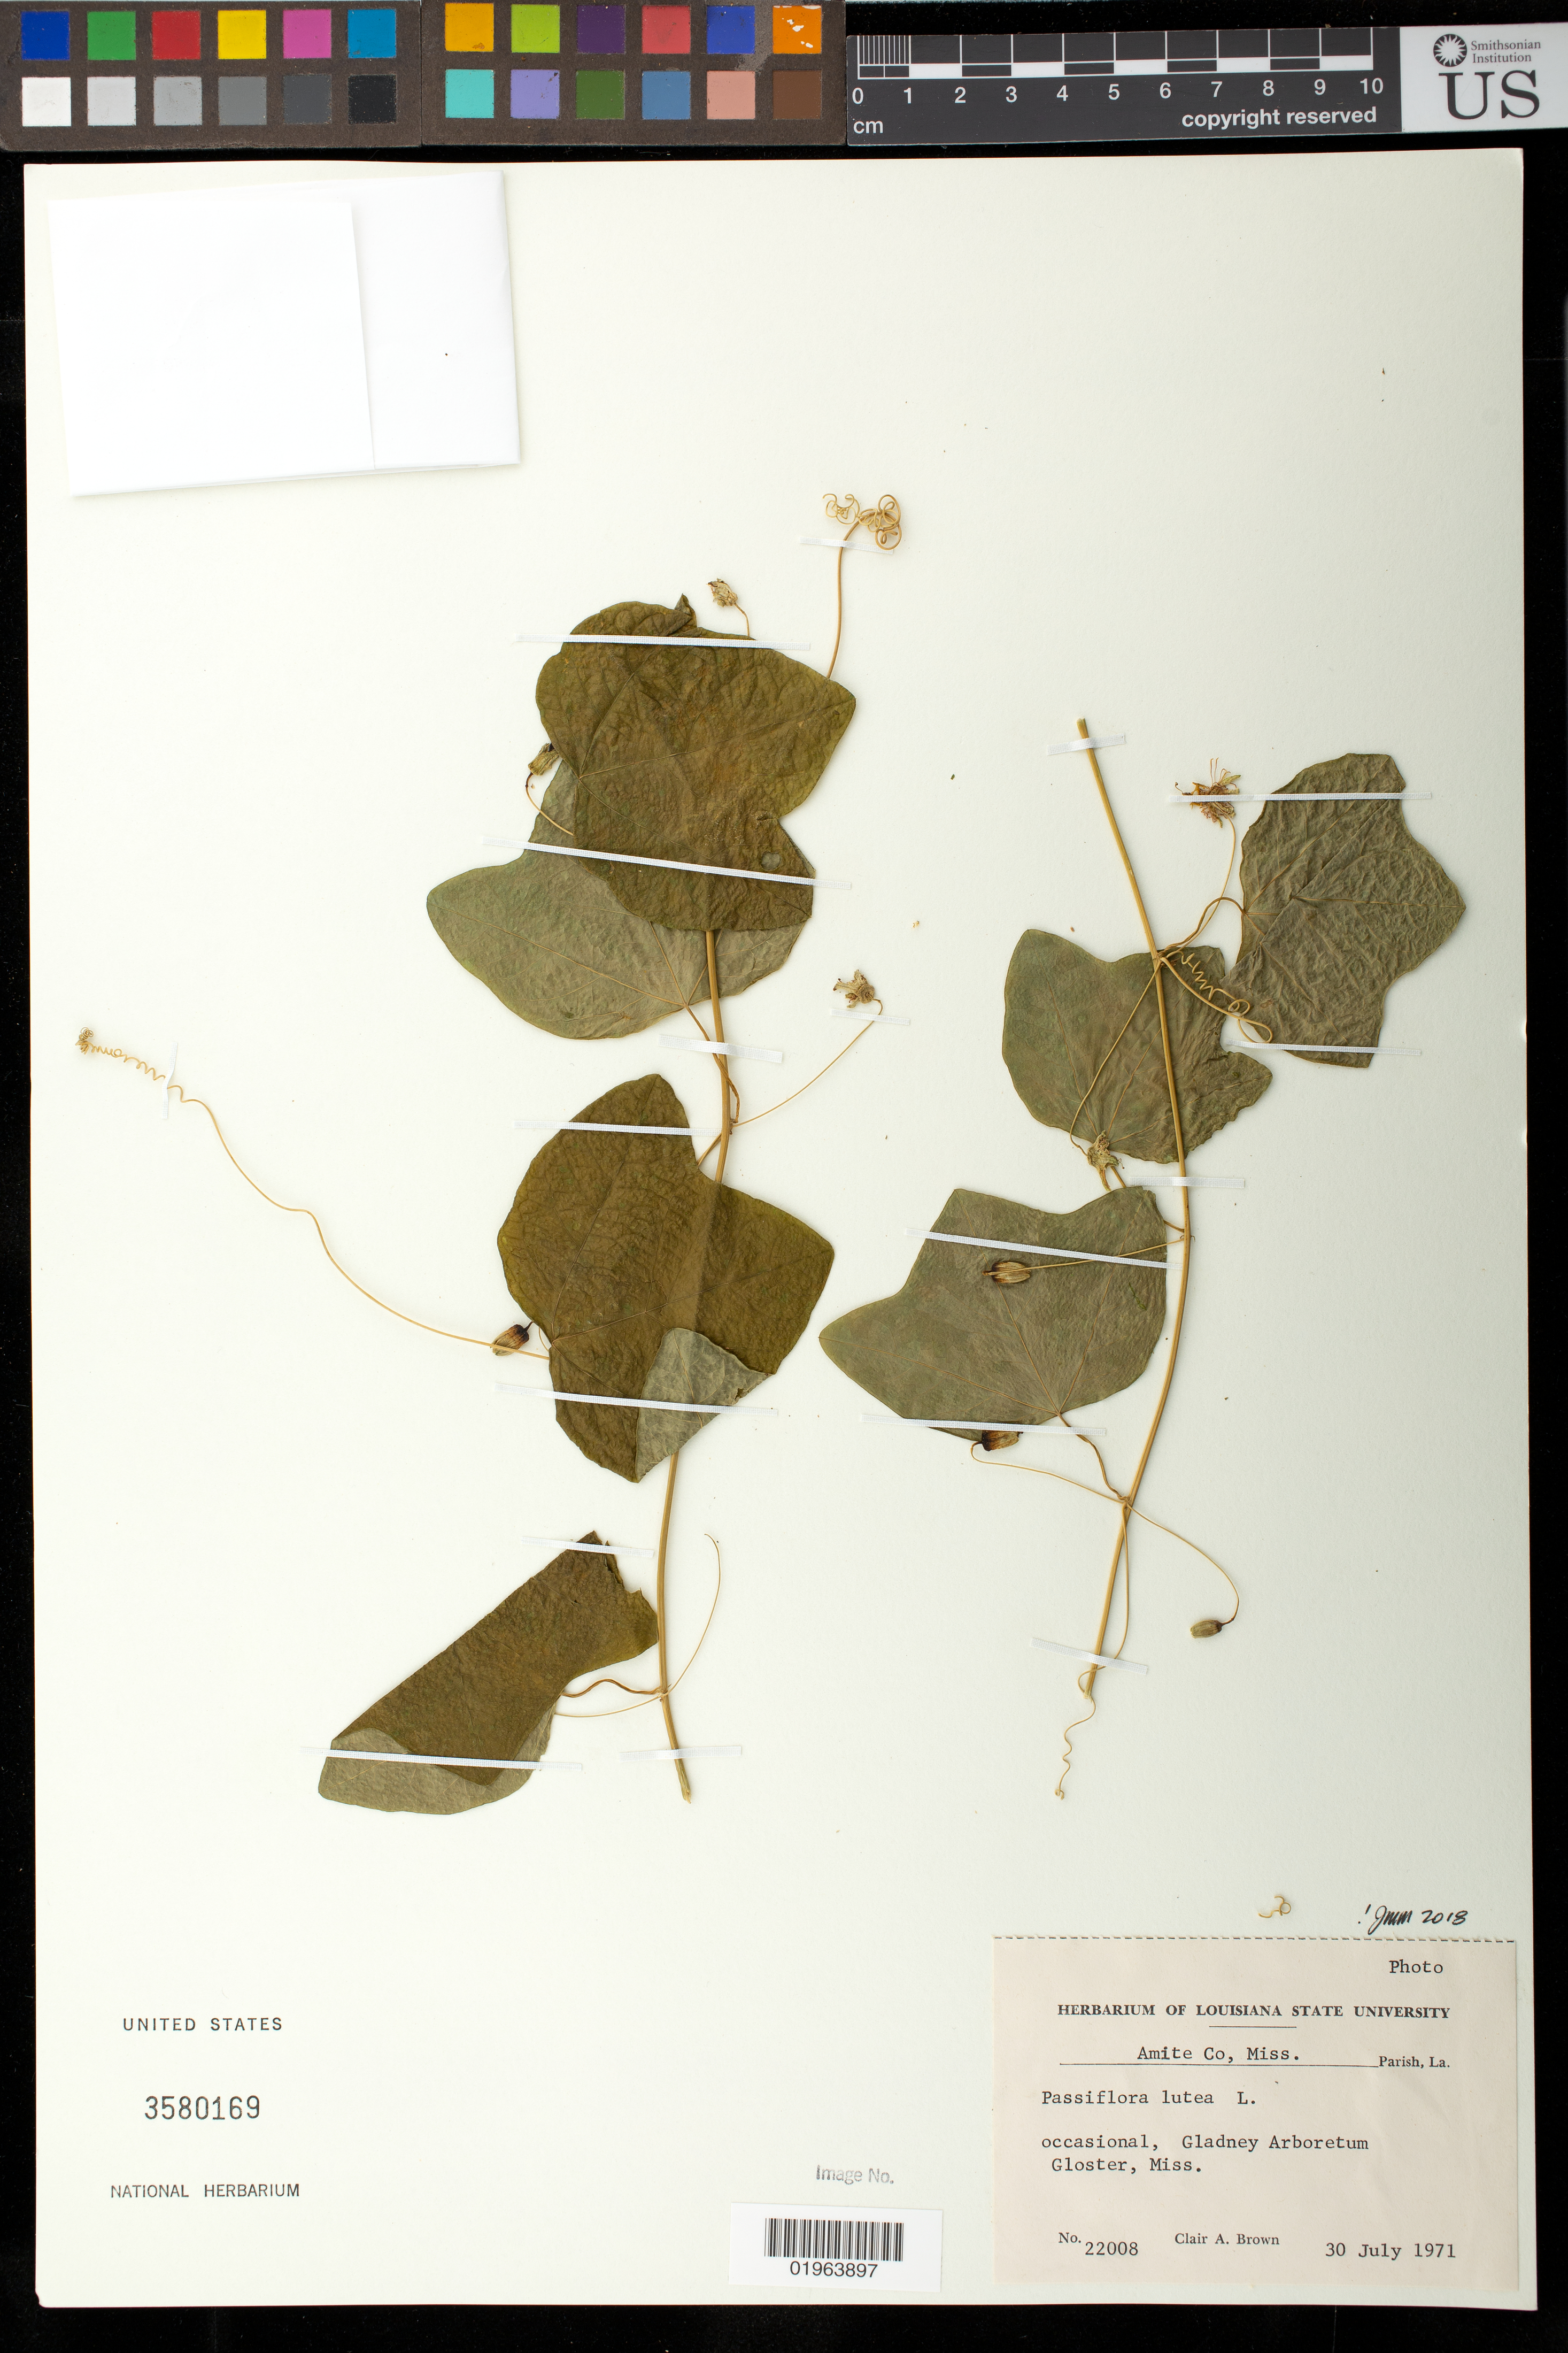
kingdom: Plantae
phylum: Tracheophyta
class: Magnoliopsida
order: Malpighiales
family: Passifloraceae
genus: Passiflora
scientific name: Passiflora lutea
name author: L.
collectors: C. A. Brown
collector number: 22008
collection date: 1971-07-30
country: United States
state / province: Mississippi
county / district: Amite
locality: Gloster, Gladney Arboretum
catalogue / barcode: US 3580169